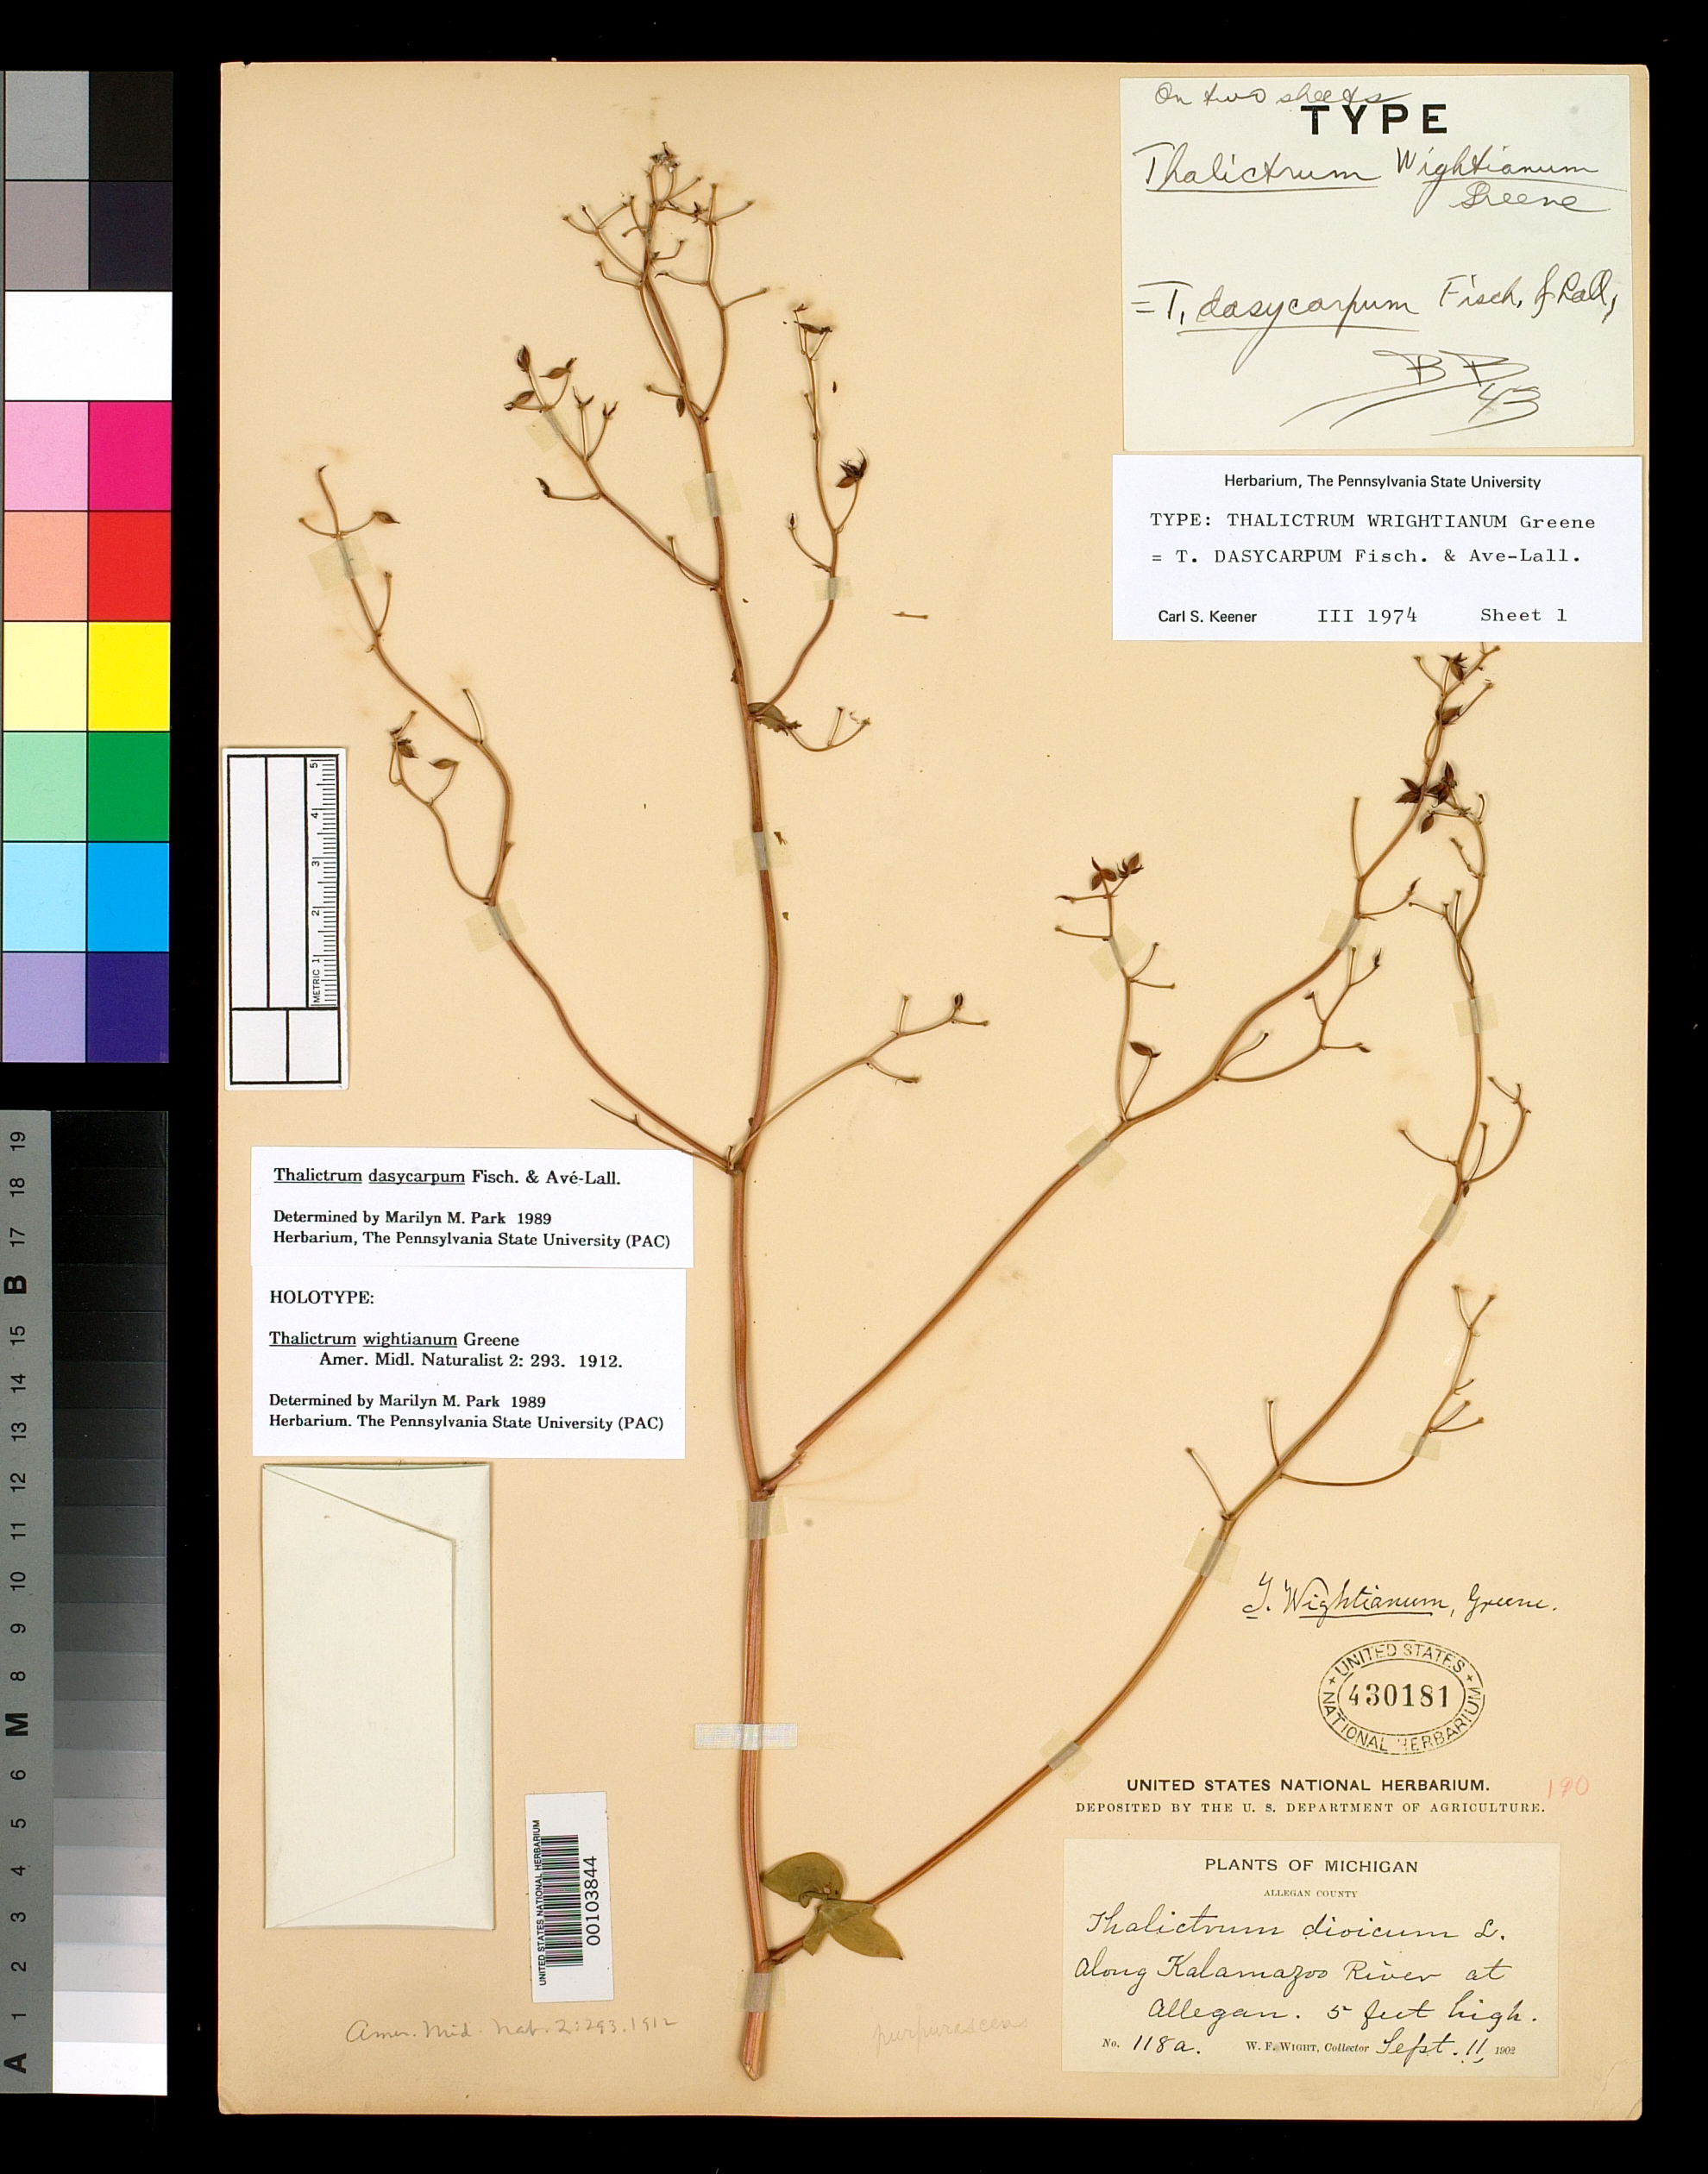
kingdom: Plantae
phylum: Tracheophyta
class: Magnoliopsida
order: Ranunculales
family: Ranunculaceae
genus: Thalictrum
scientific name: Thalictrum wightianum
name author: Greene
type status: Holotype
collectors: W. Wight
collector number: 118a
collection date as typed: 11 Sep 1902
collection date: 1902-09-11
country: United States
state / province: Michigan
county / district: Allegan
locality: Allegan, along the Kalamazoo River.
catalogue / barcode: US 430181